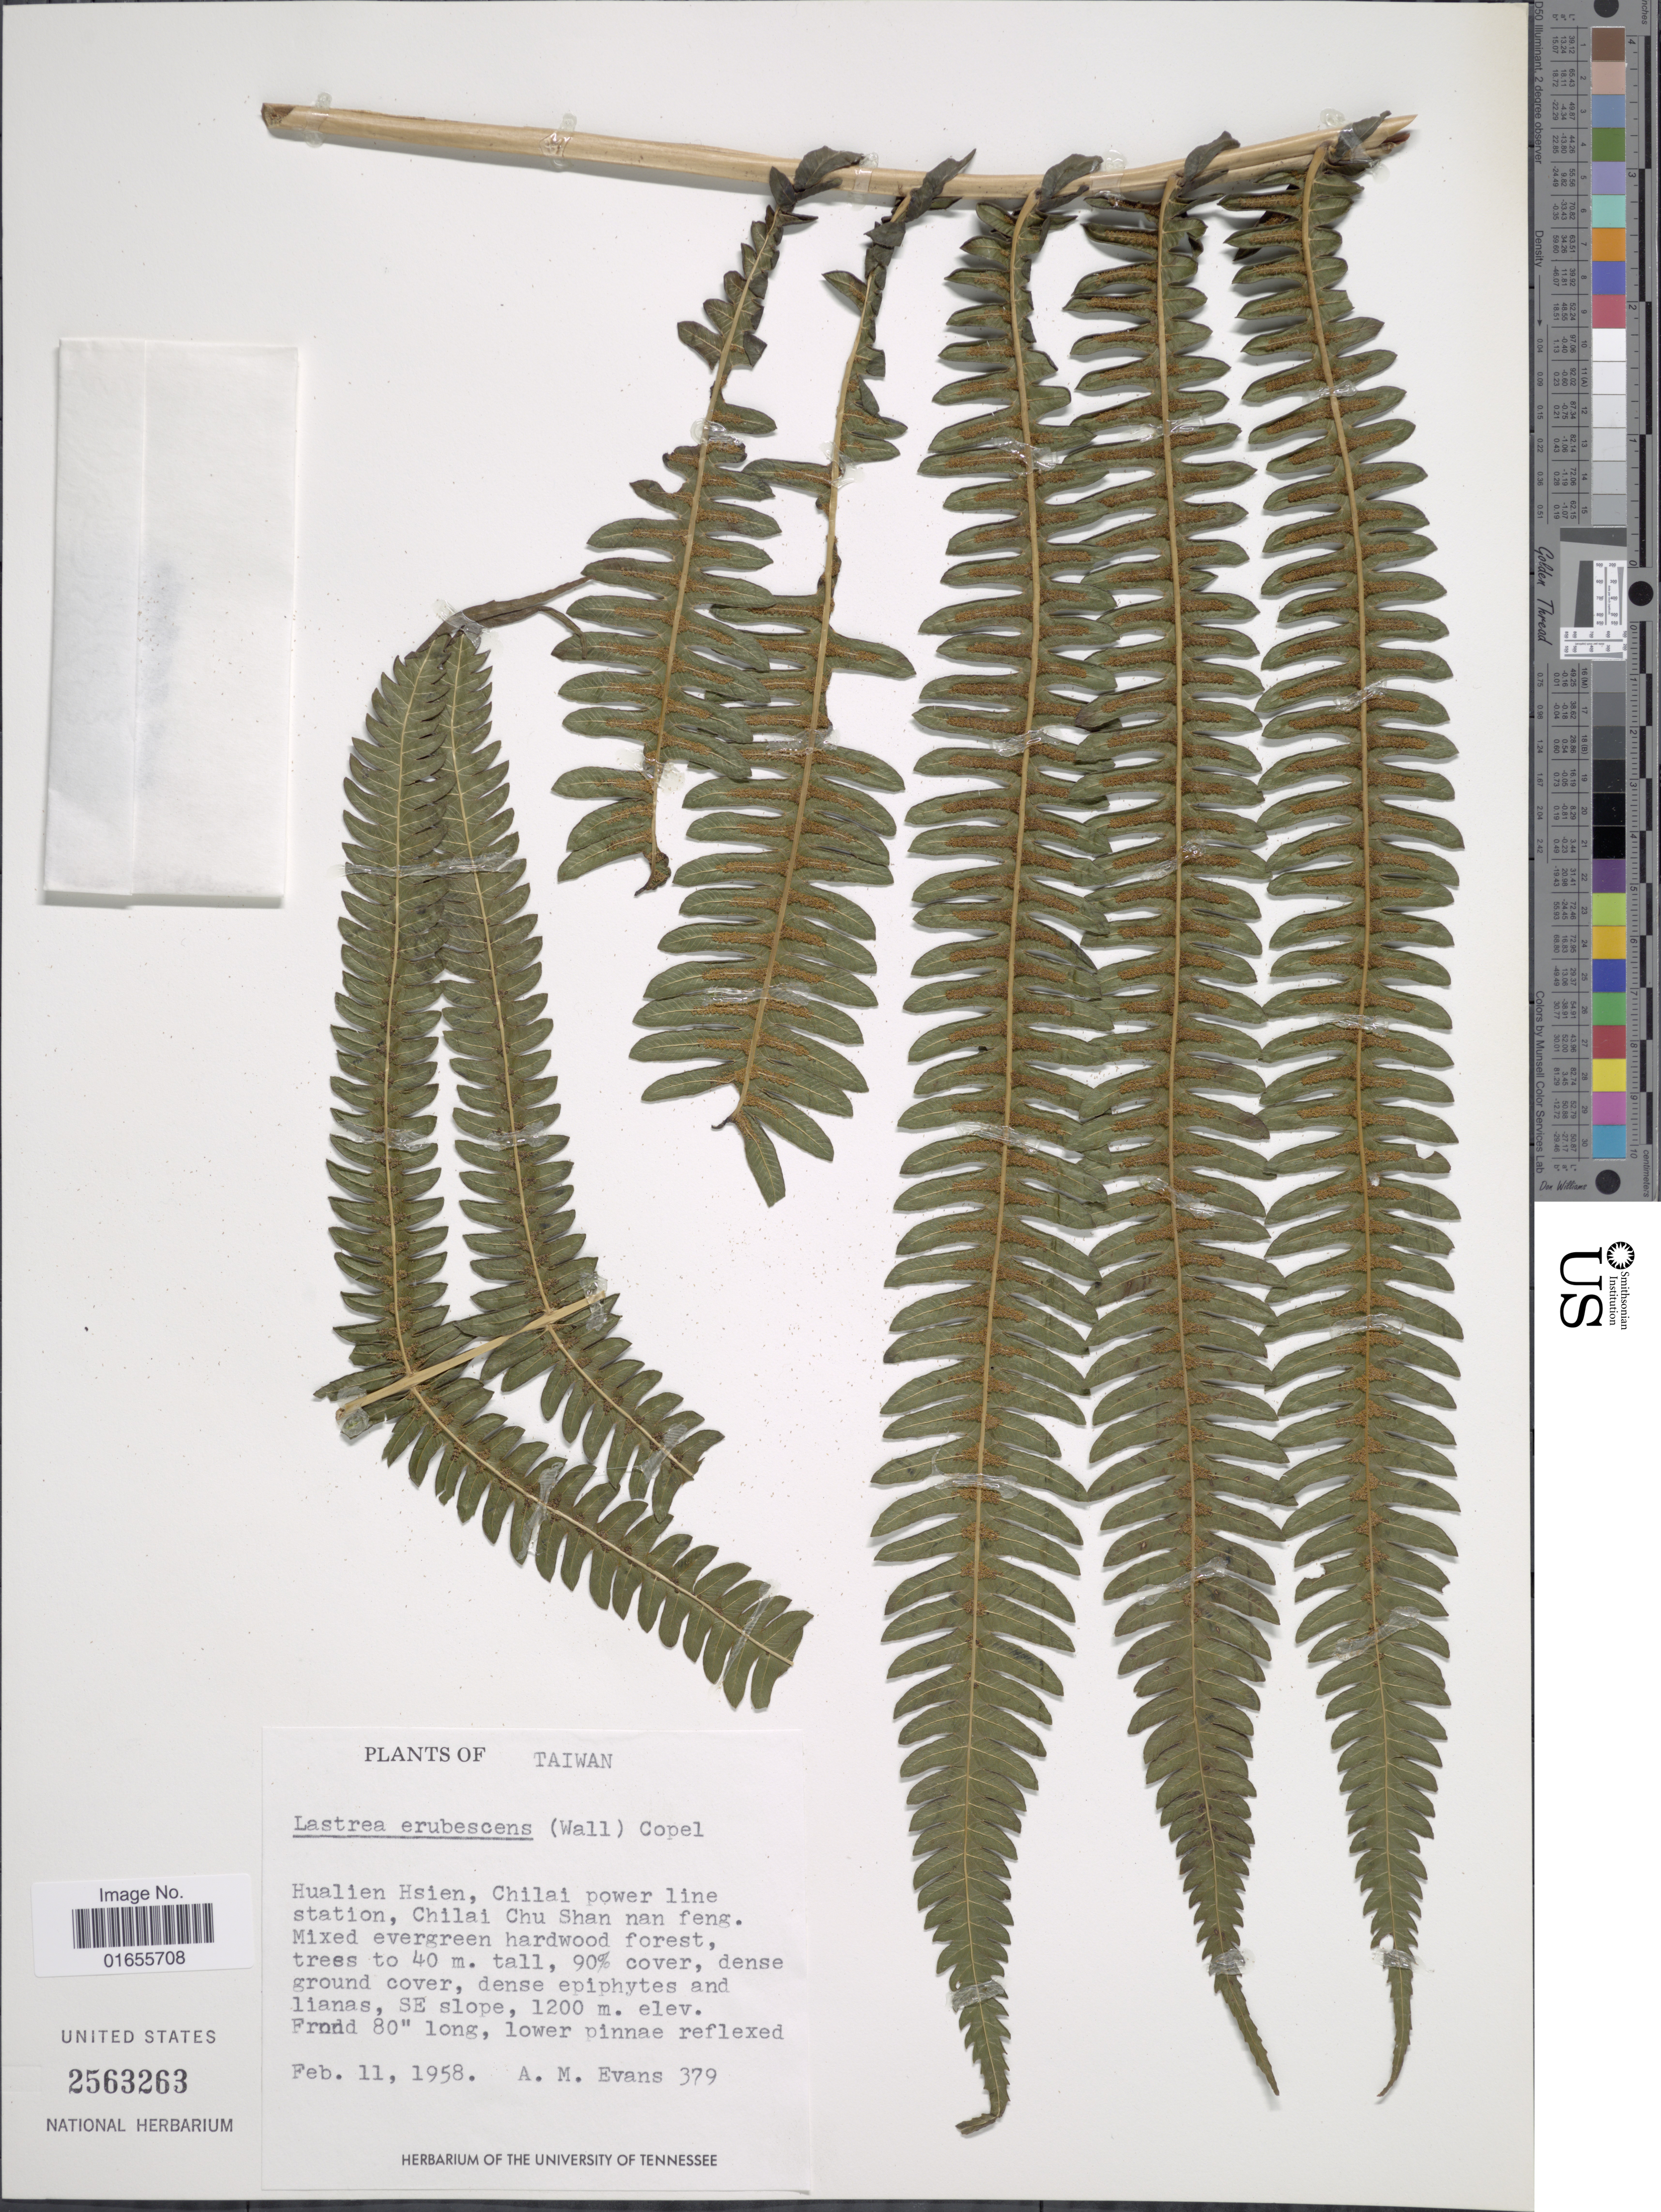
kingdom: Plantae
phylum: Tracheophyta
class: Polypodiopsida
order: Polypodiales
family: Thelypteridaceae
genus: Glaphyropteridopsis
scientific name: Glaphyropteridopsis erubescens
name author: (Wall. ex Hook.) Ching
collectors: A. M. Evans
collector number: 379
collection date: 1958-02-11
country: Taiwan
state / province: Hualien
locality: Hualien Hsien, Chilai power line station, Chilai Chu SHan nan feng.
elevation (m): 1200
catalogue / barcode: US 2563263